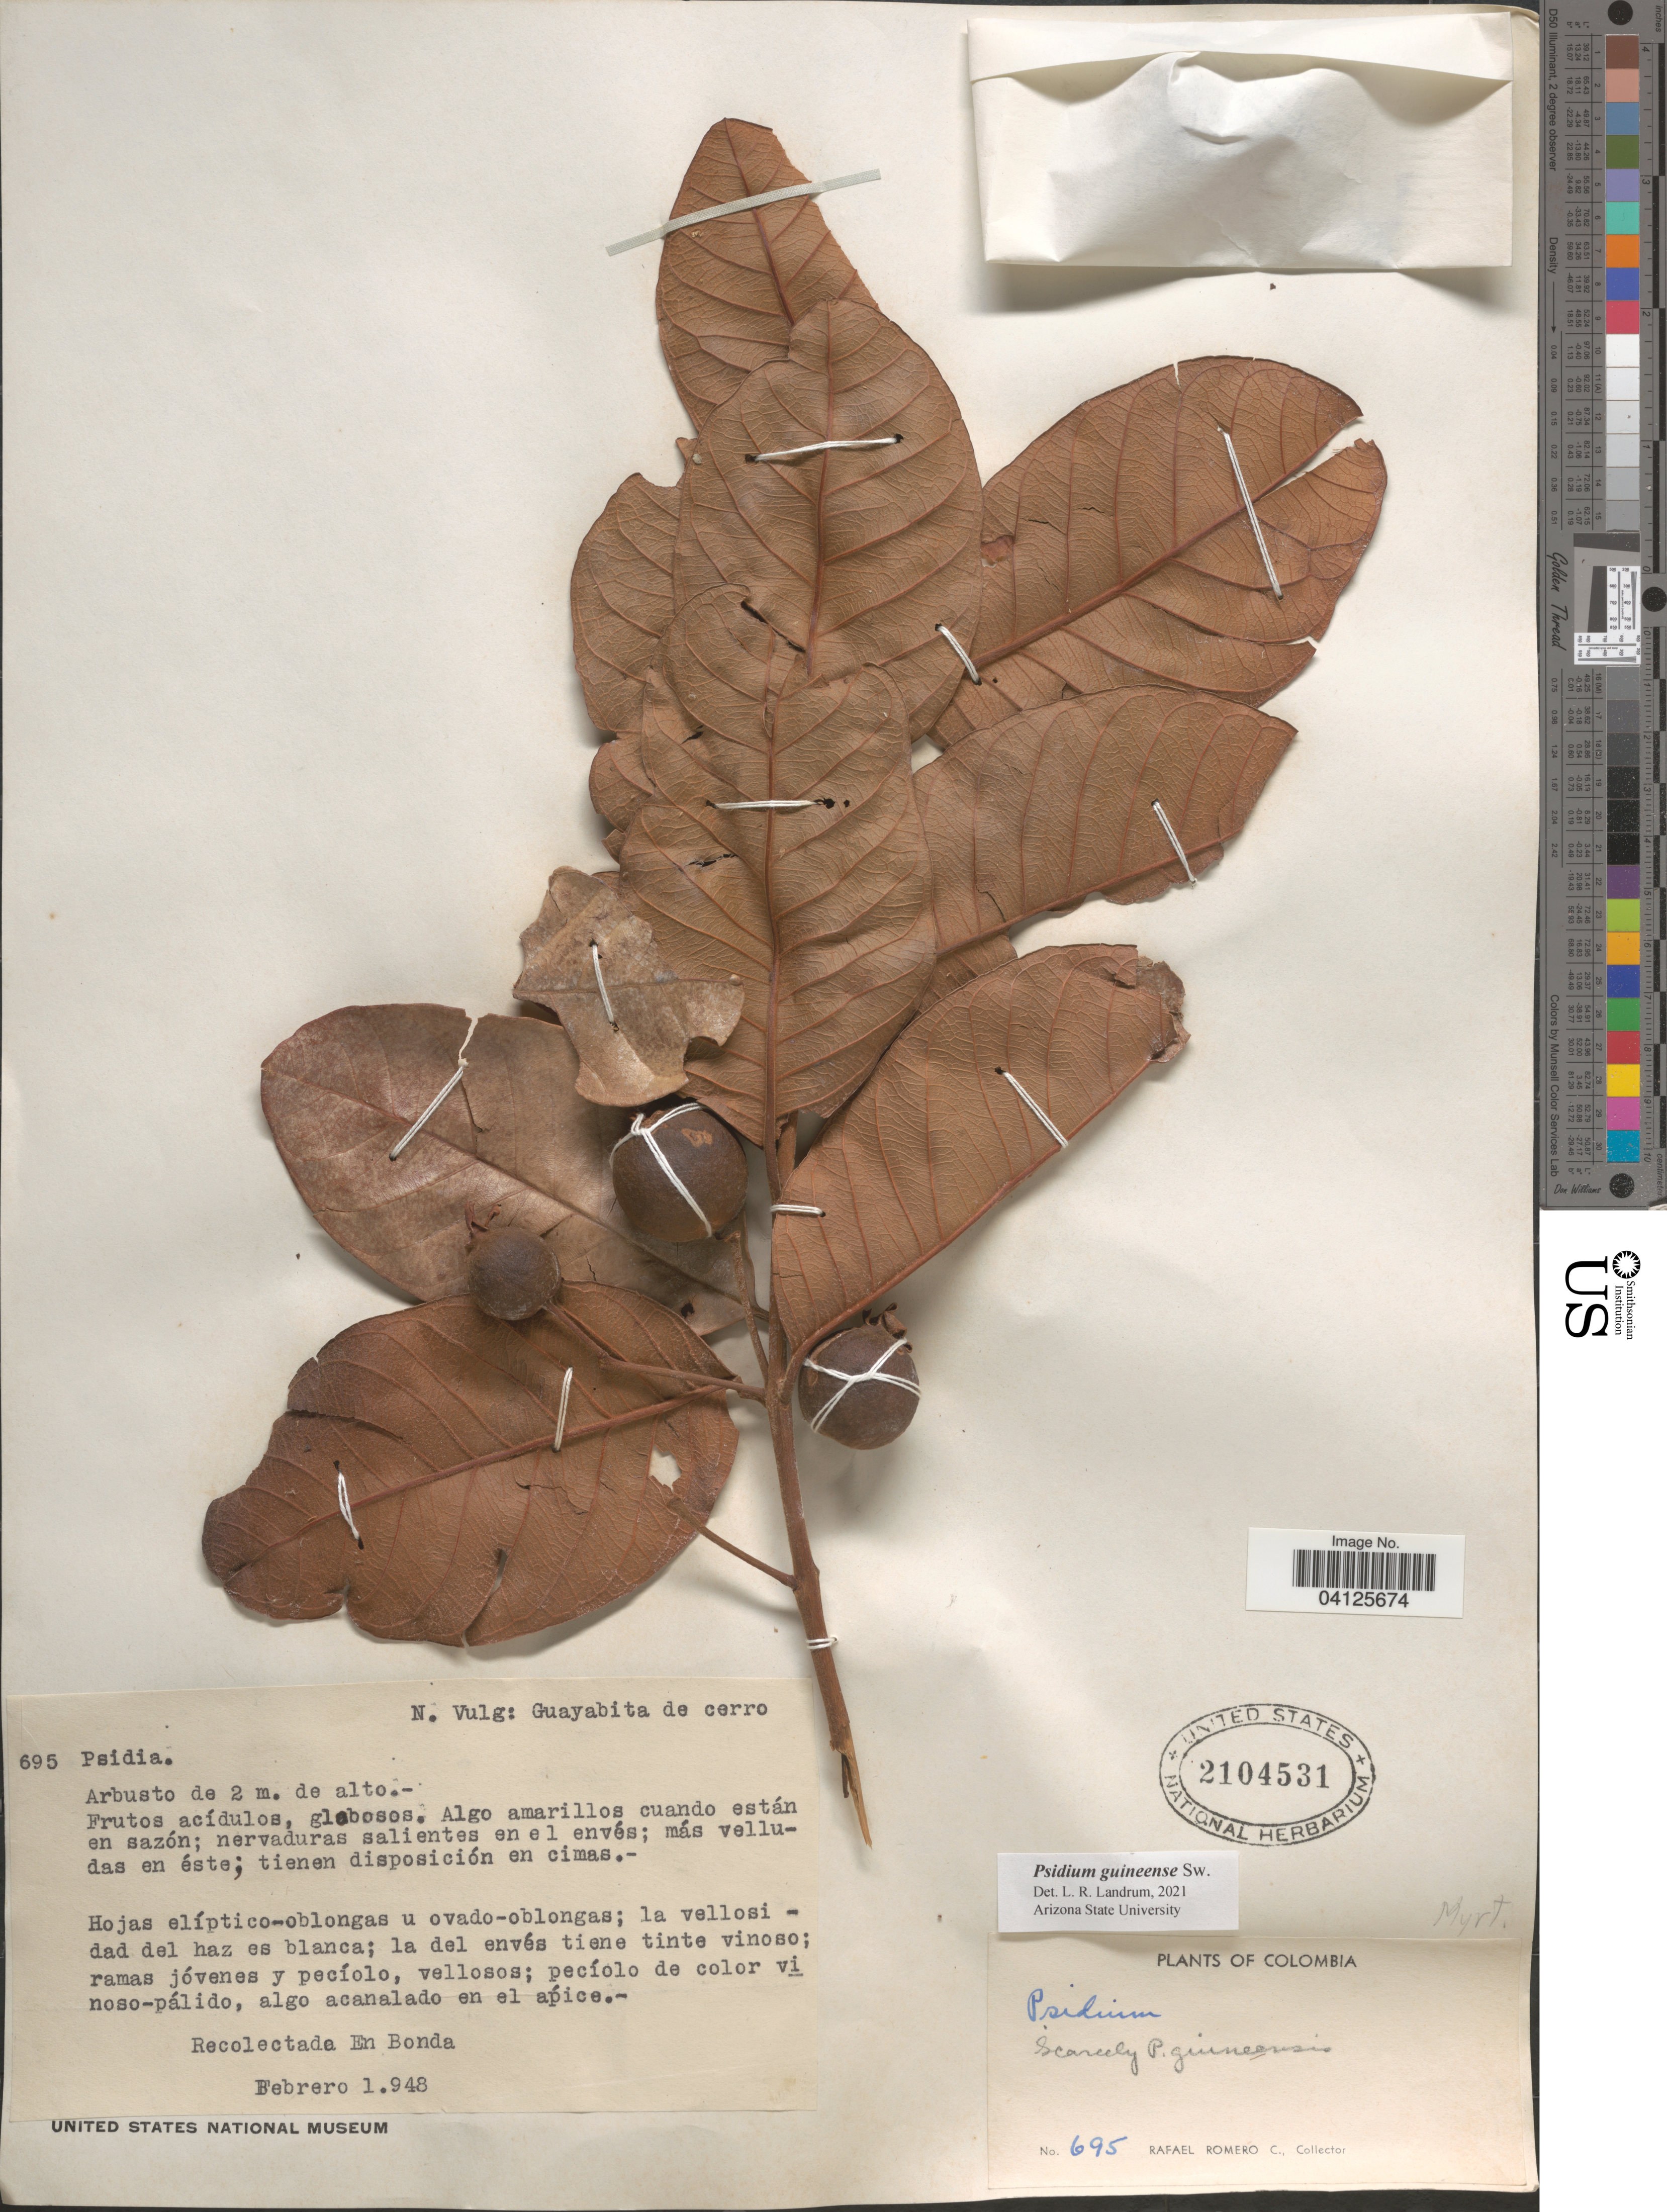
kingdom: Plantae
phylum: Tracheophyta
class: Magnoliopsida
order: Myrtales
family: Myrtaceae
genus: Psidium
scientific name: Psidium guineense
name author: Sw.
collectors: R. Romero Castañeda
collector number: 695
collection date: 1948-02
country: Colombia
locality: Bonda.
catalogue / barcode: US 2104531